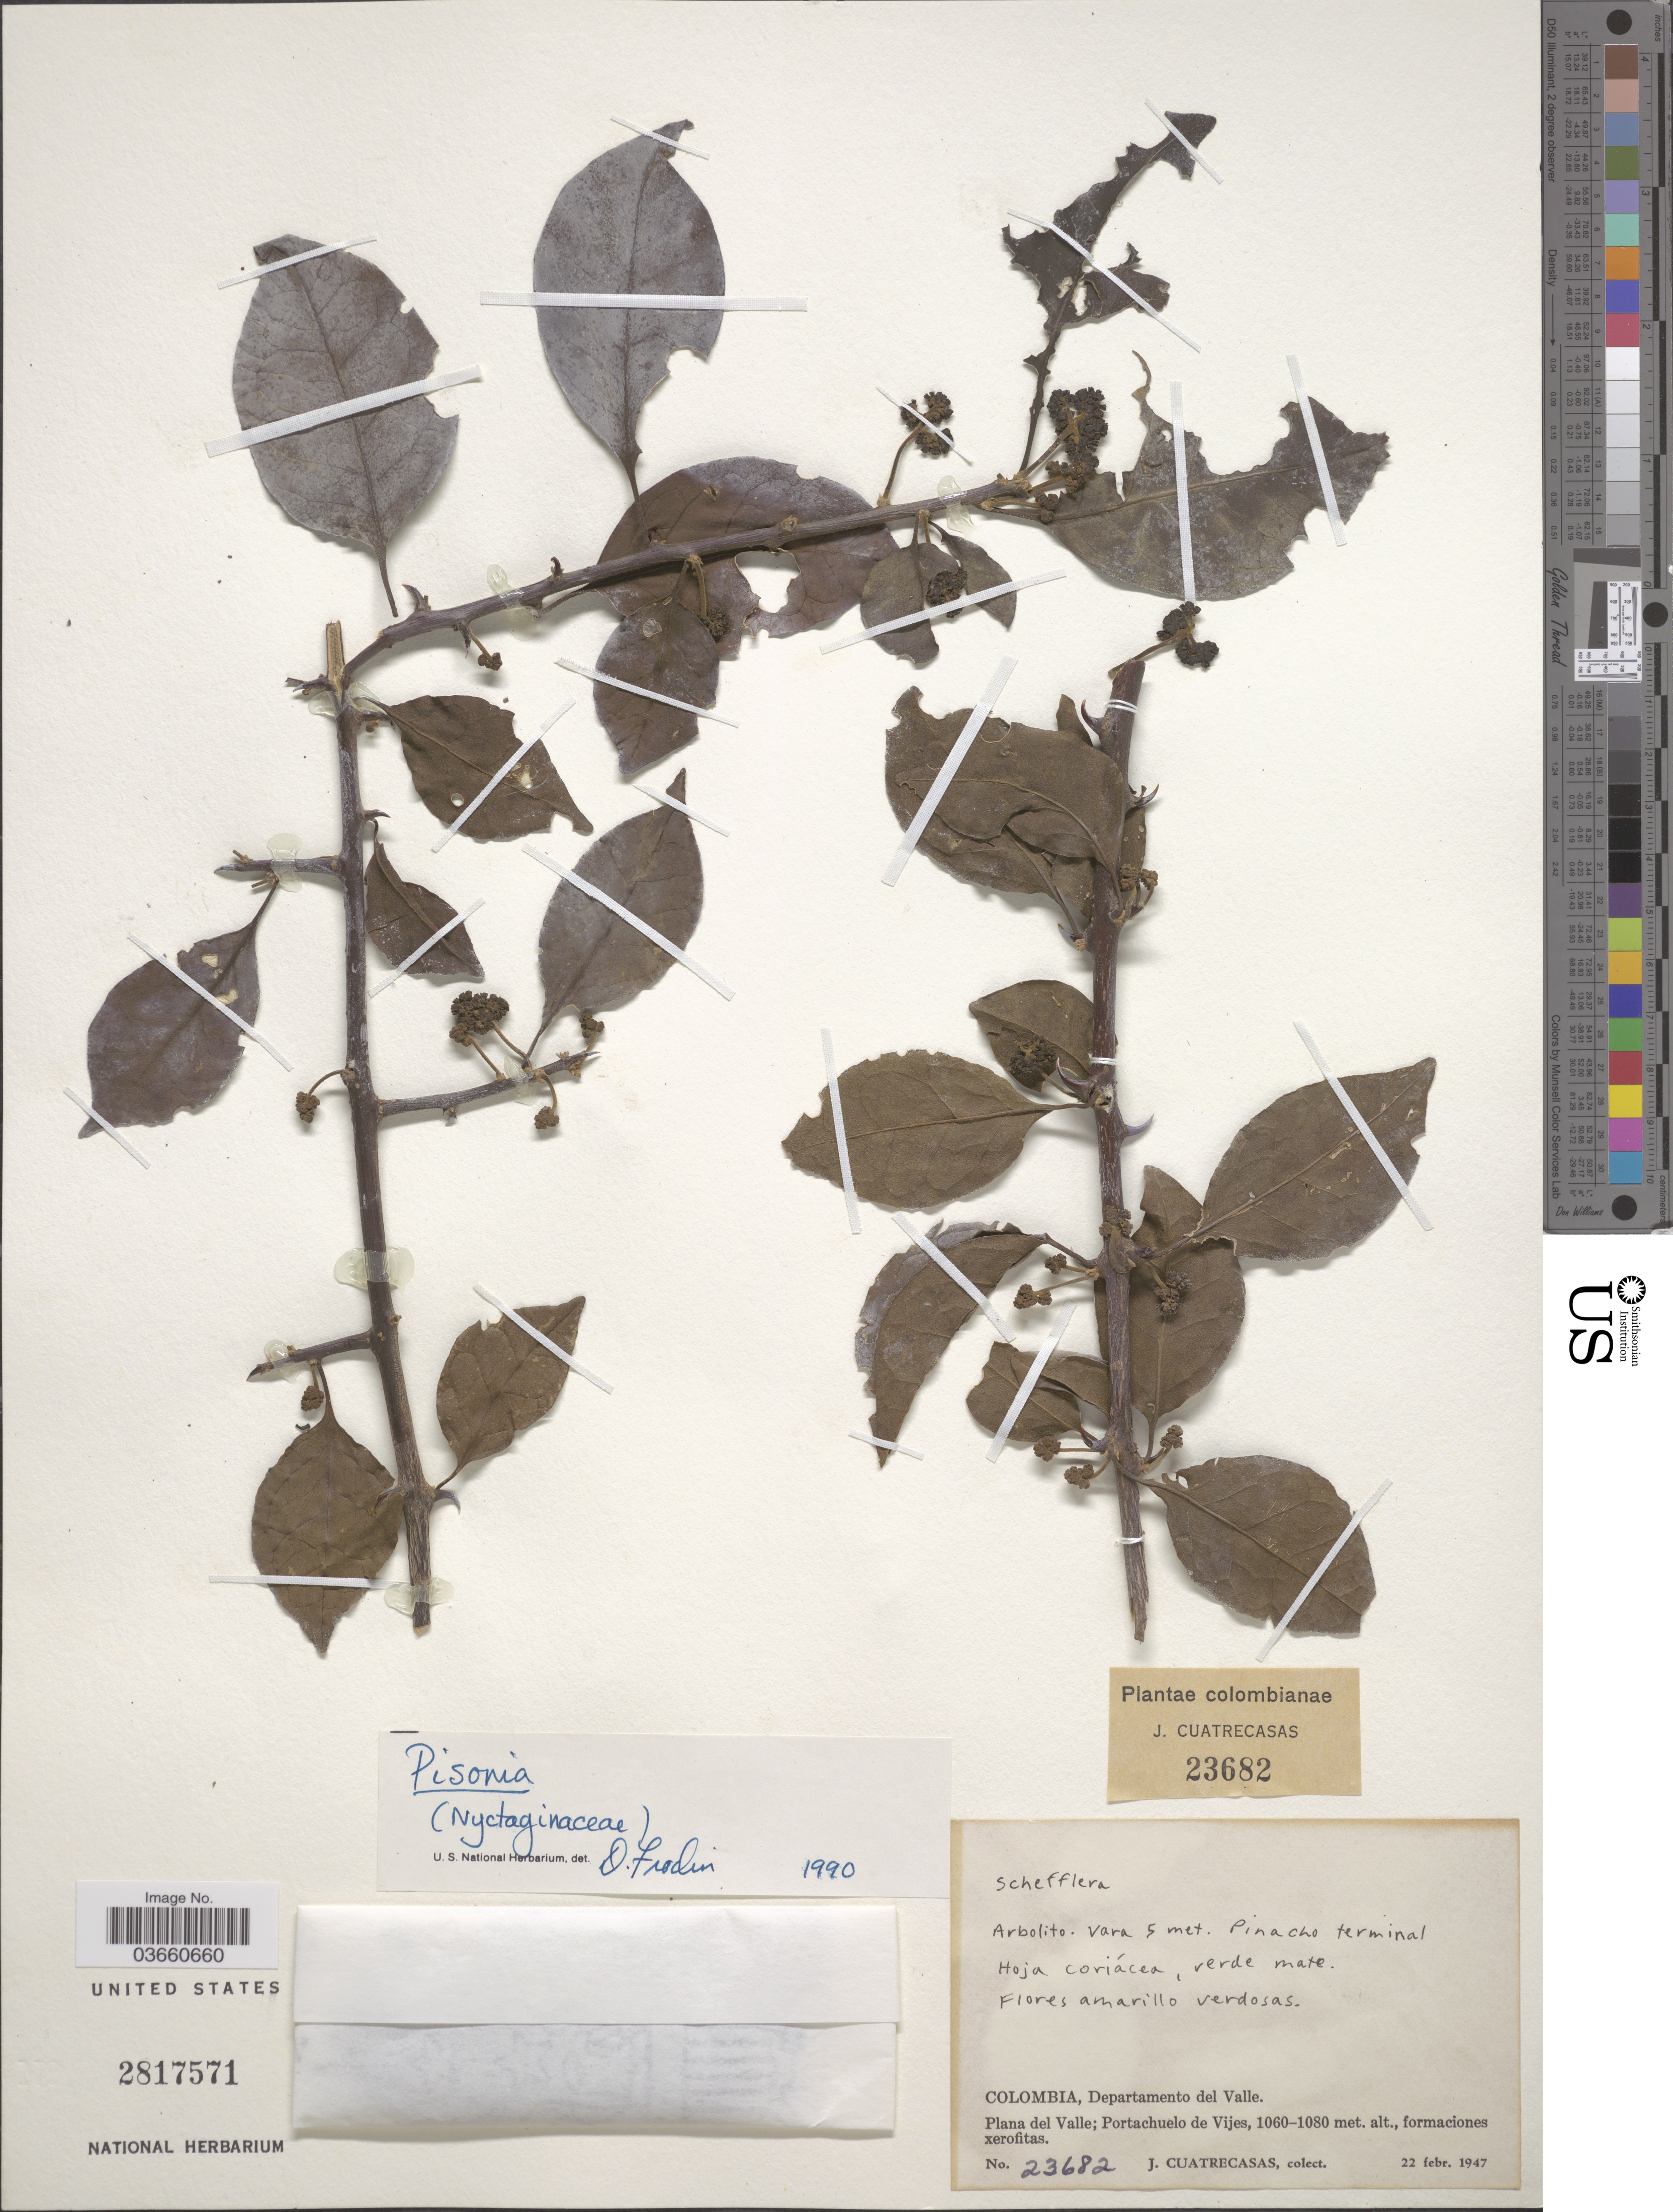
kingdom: Plantae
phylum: Tracheophyta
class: Magnoliopsida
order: Caryophyllales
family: Nyctaginaceae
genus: Pisonia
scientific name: Pisonia sp.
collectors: J. Cuatrecasas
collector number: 23682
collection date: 1947-02-22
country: Colombia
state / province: Valle del Cauca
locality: Departamento del Valle. Plana del Valle; Portachuelo de Vijes.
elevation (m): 1060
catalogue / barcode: US 2817571